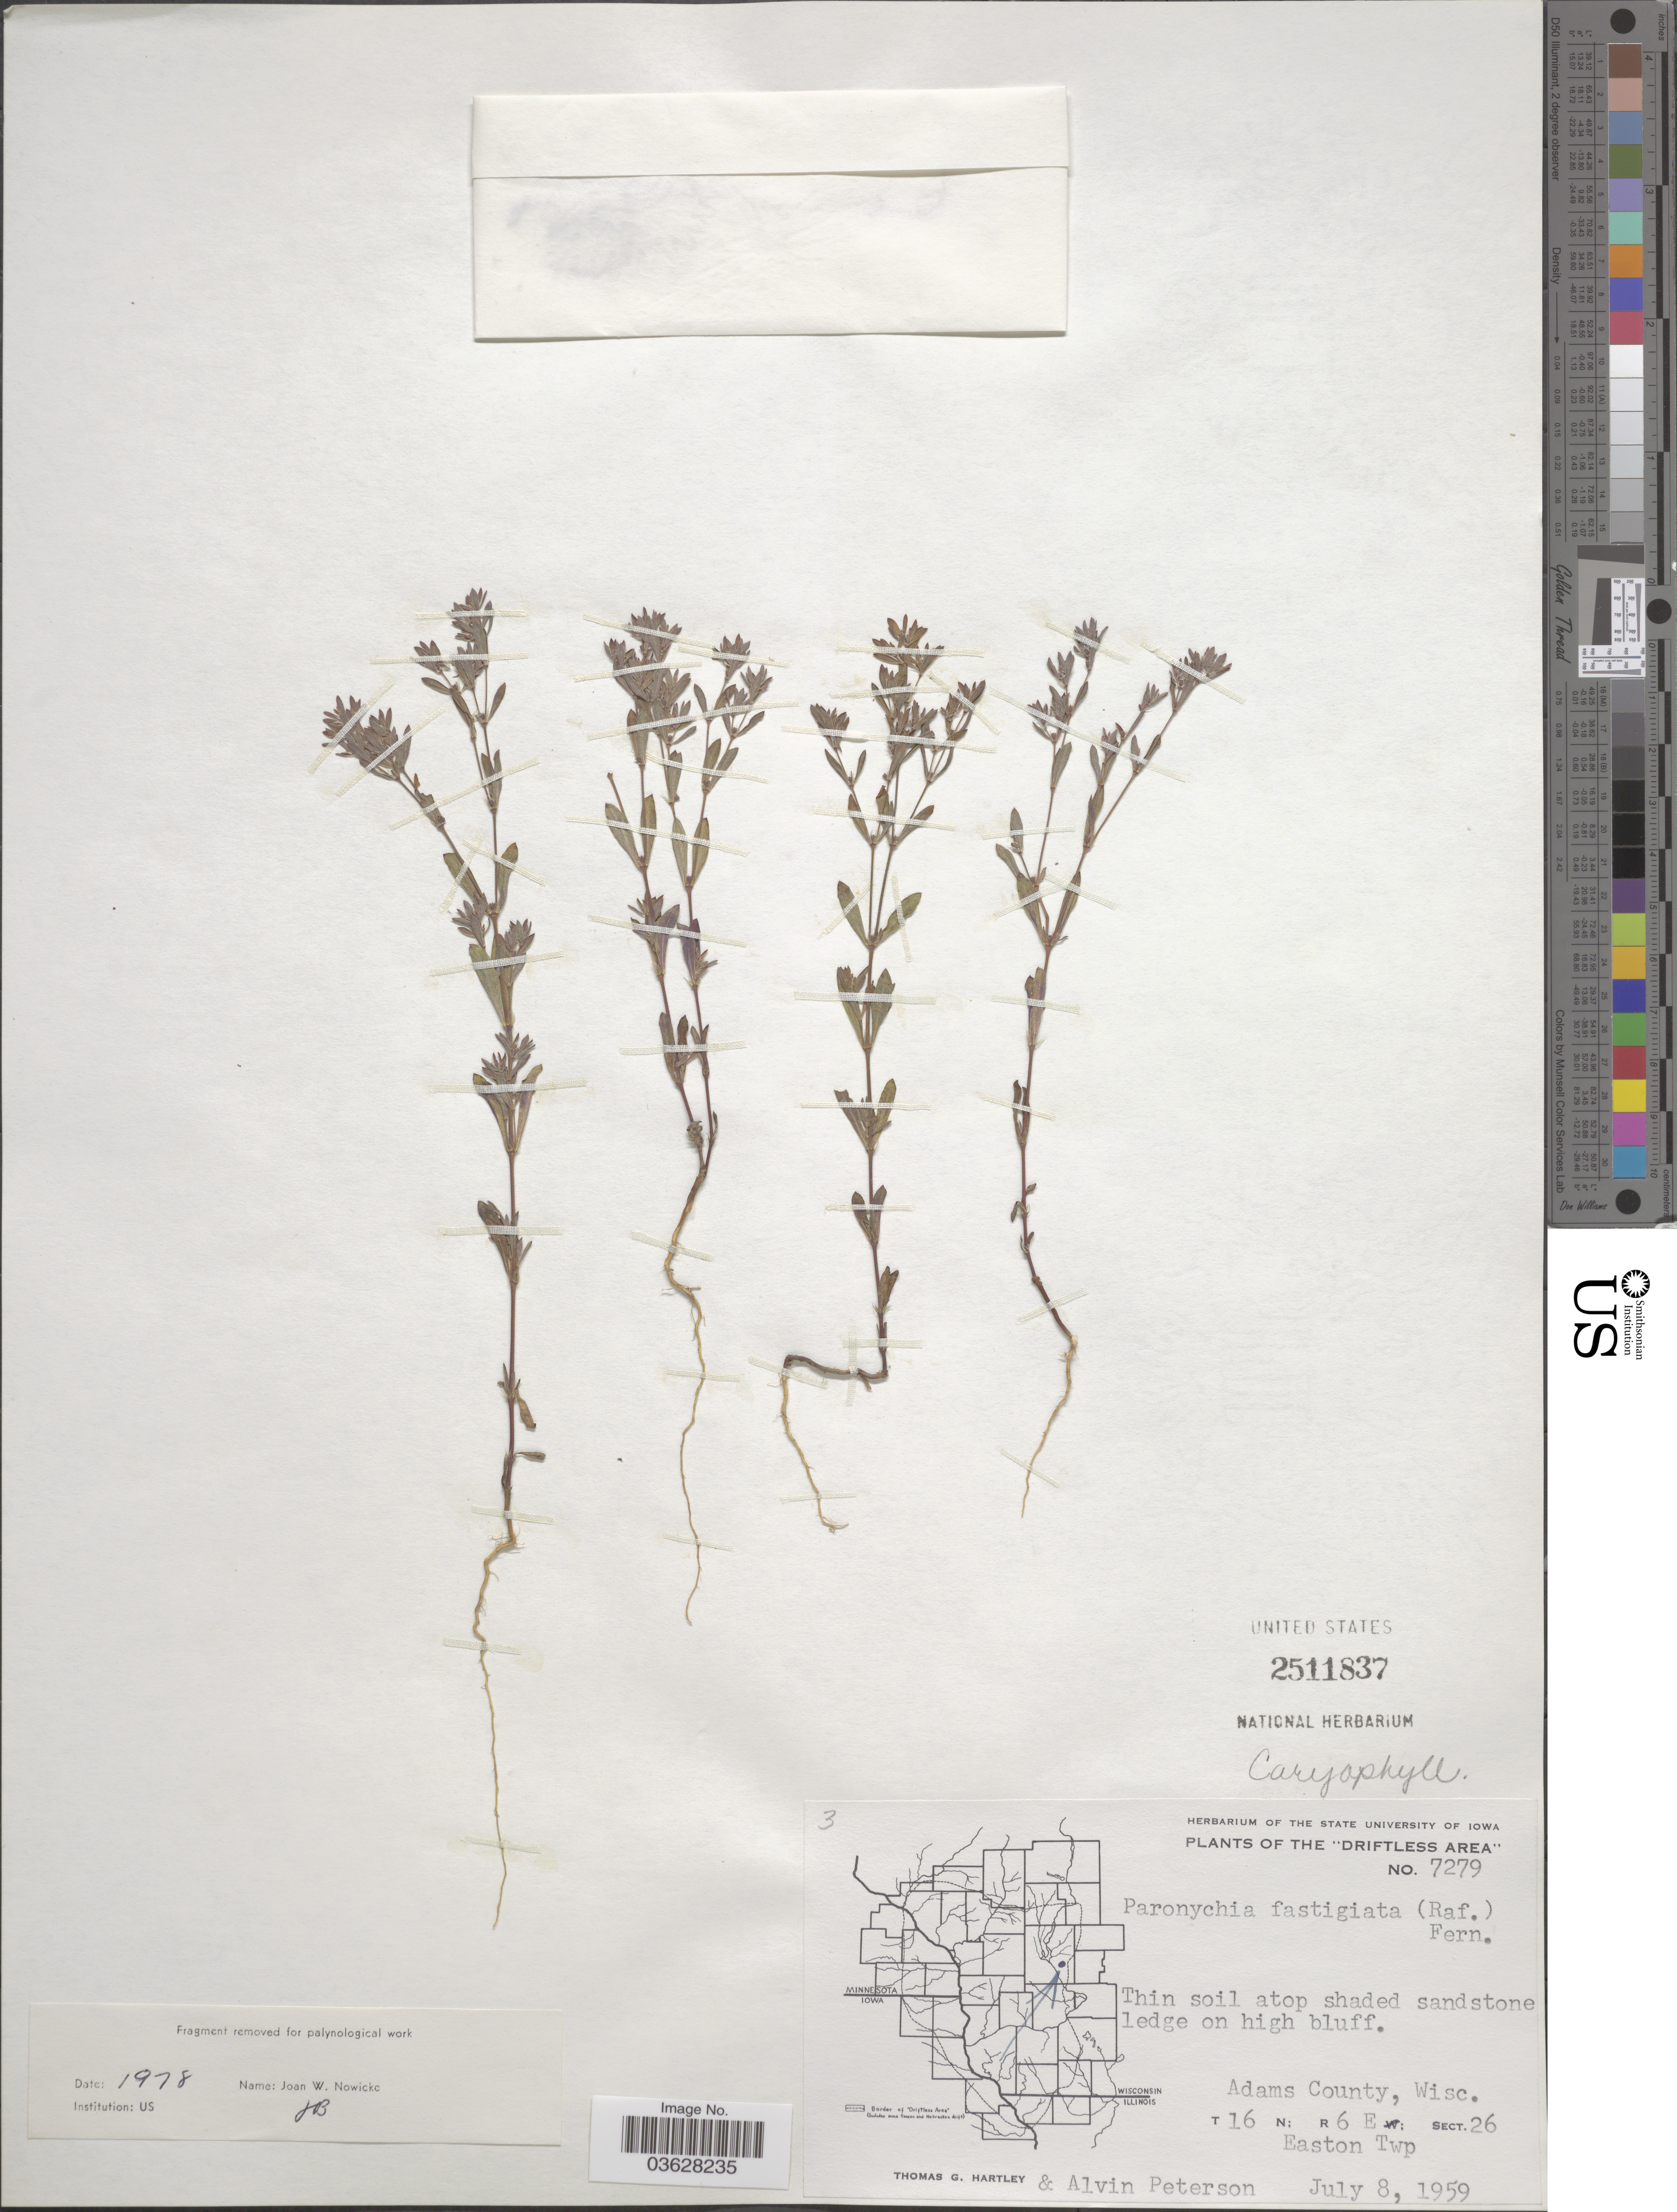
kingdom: Plantae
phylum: Tracheophyta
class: Magnoliopsida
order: Caryophyllales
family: Caryophyllaceae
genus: Paronychia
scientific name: Paronychia fastigiata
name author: (Raf.) Fernald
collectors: T. G. Hartley & A. M. Peterson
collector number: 7279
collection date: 1959-07-08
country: United States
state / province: Wisconsin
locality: The "Driftless Area". Adams County, T16N; R6E; Sect. 26. Easton Twp.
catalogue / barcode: US 2511837